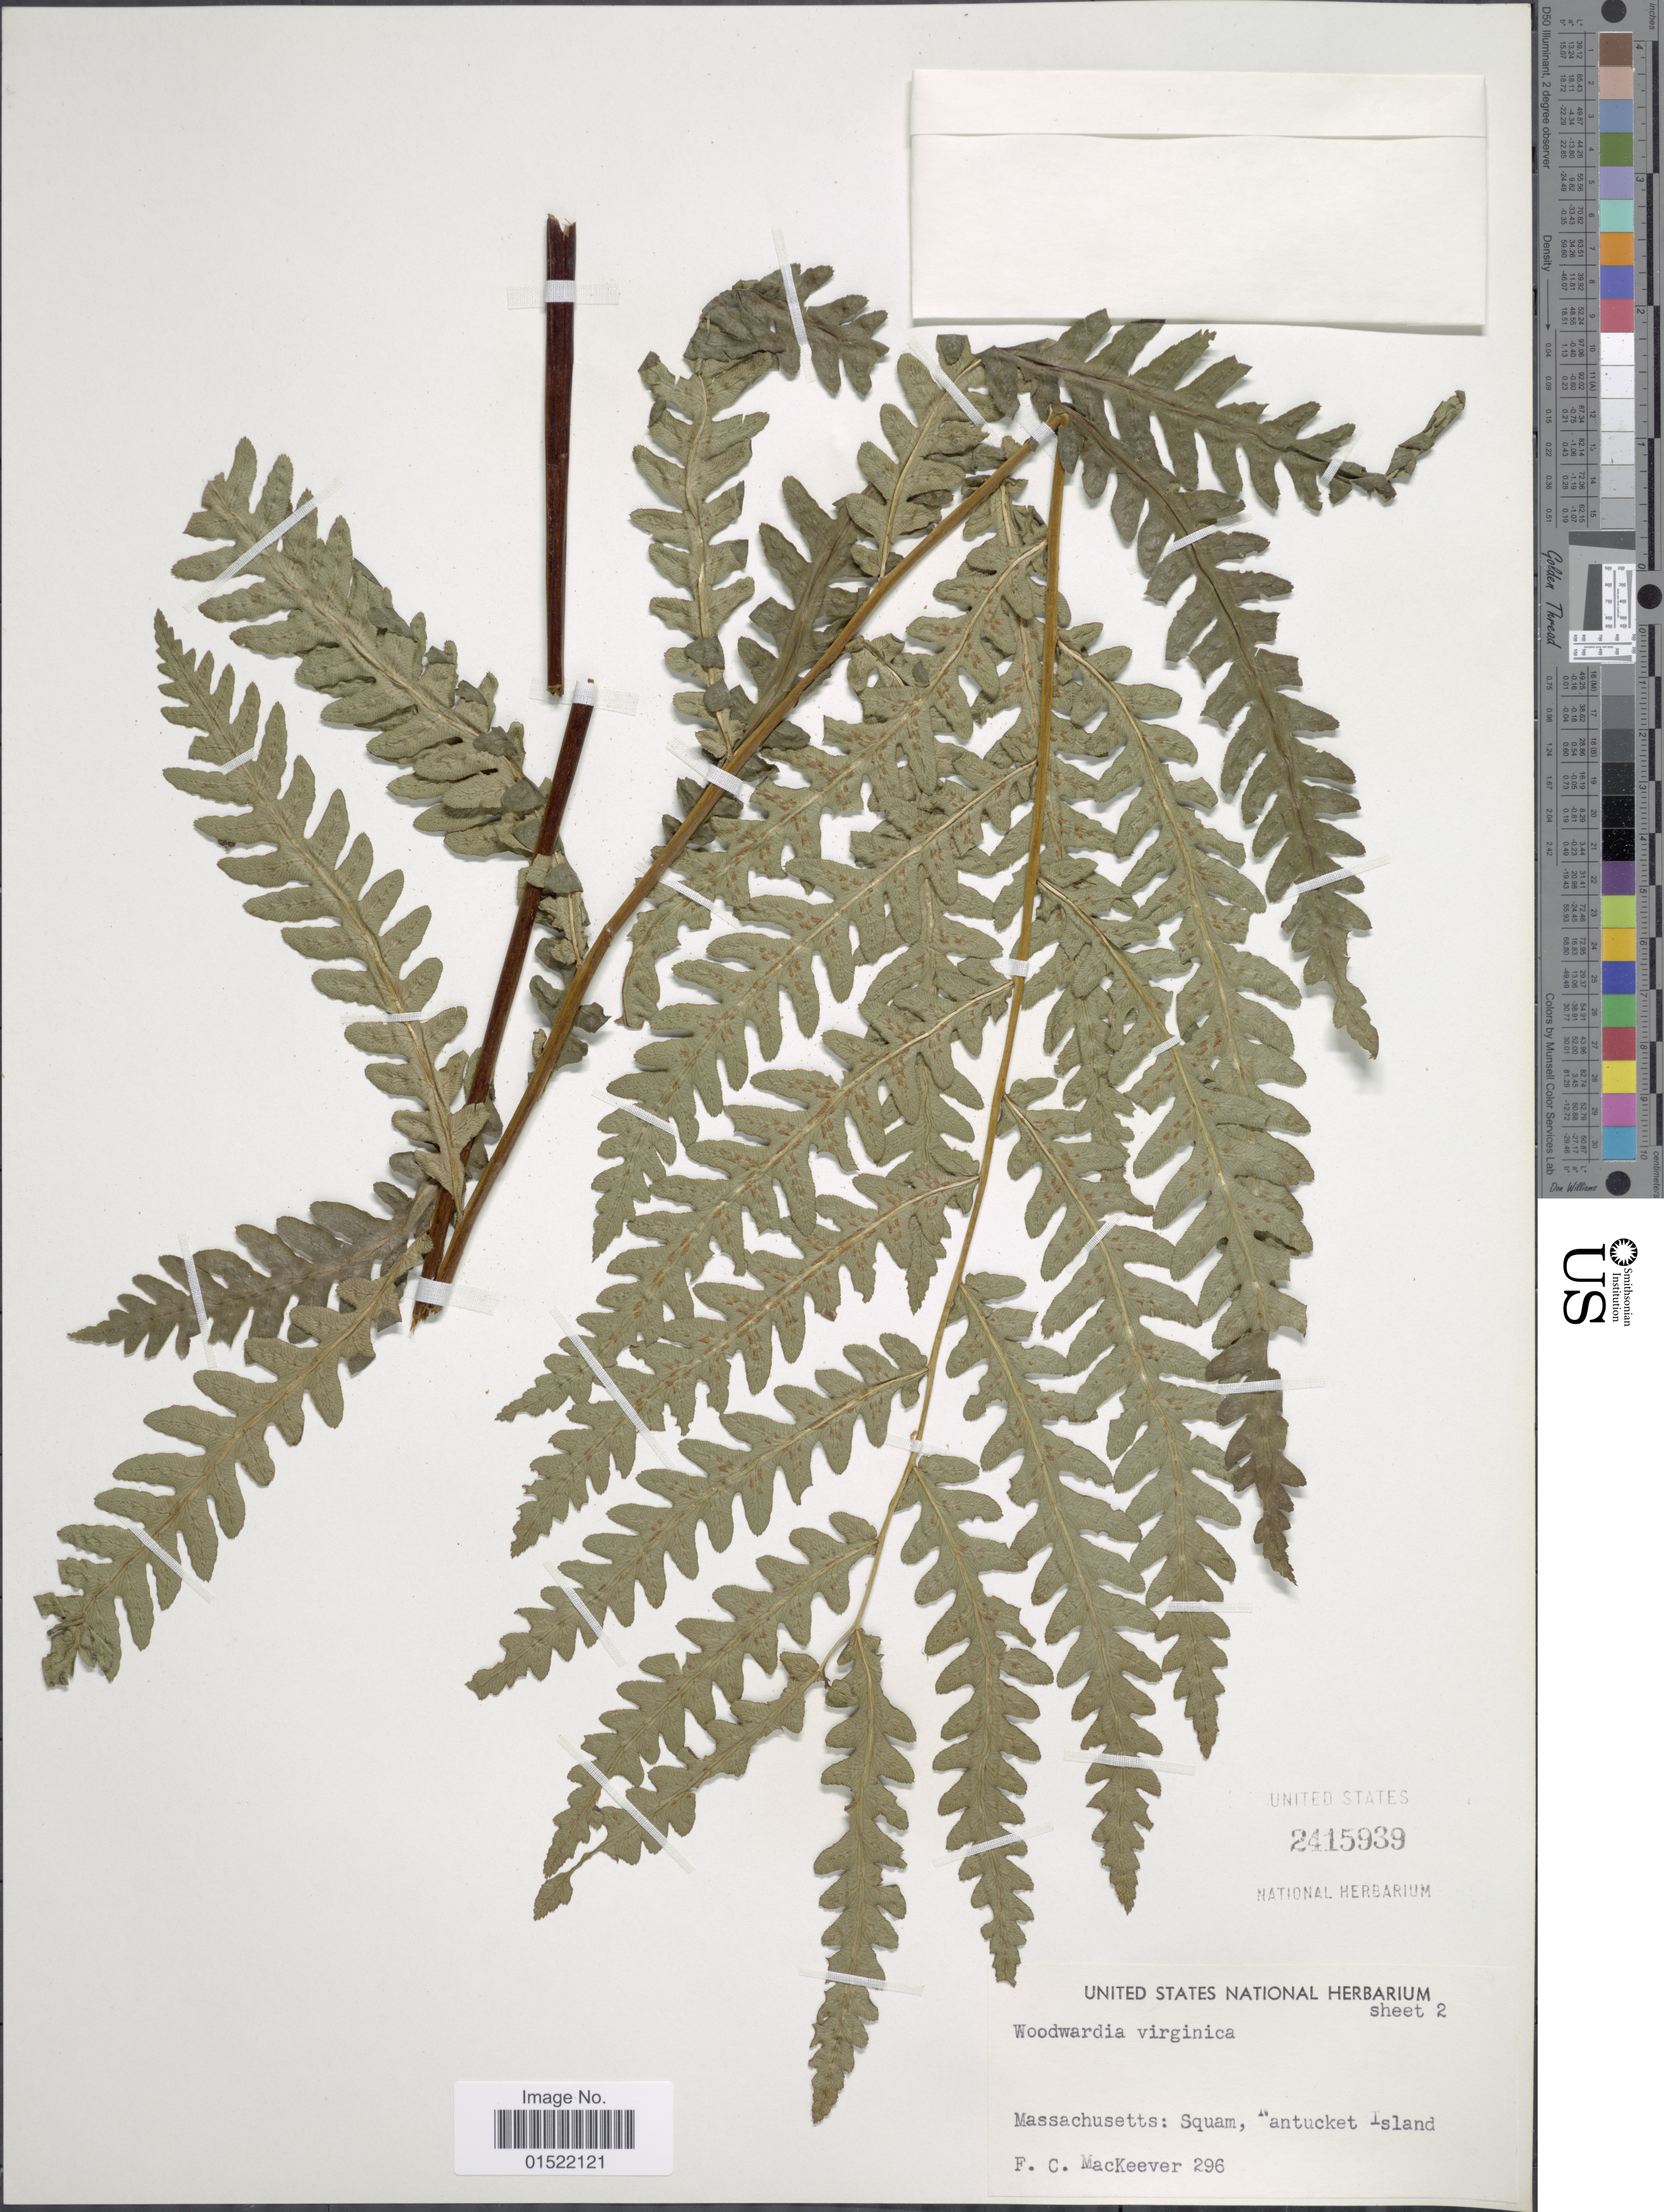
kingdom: Plantae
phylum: Tracheophyta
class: Polypodiopsida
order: Polypodiales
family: Blechnaceae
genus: Woodwardia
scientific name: Woodwardia virginica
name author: (L.) R.M. Sm.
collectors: F. Mackeever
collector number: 296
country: United States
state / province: Massachusetts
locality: Massachusetts: Squam, Nantucket Island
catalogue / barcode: US 2415939